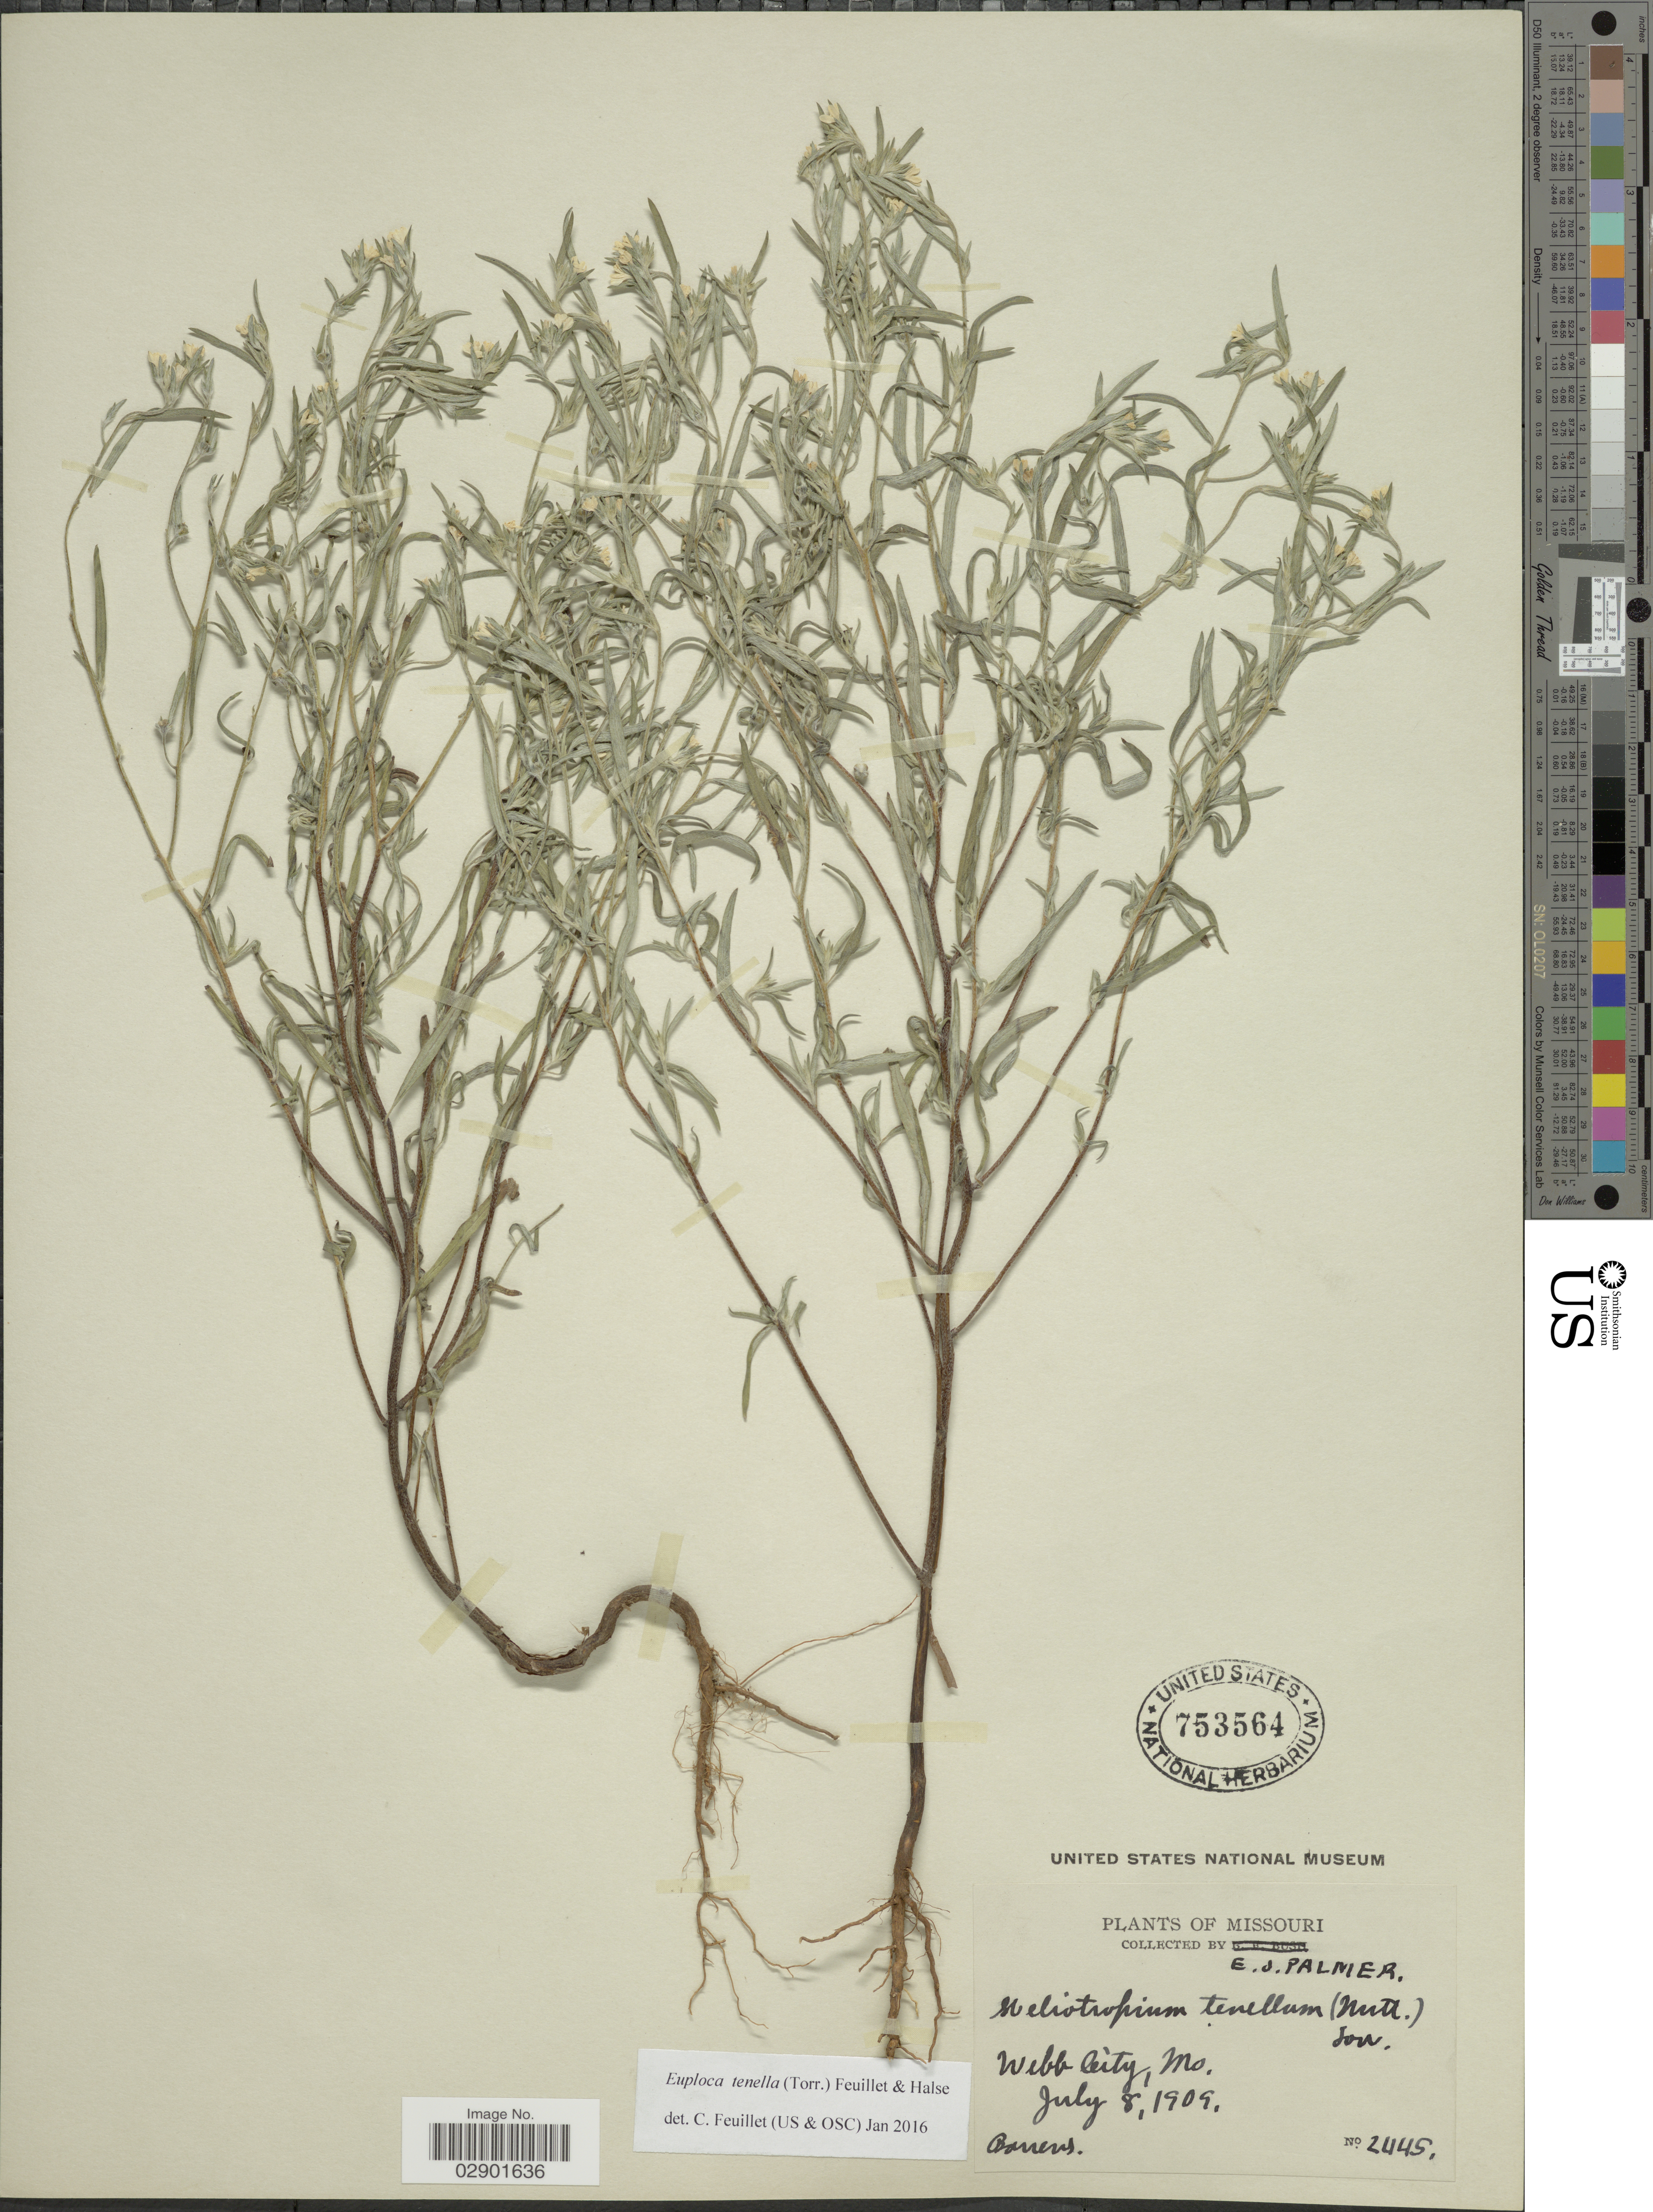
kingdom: Plantae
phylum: Tracheophyta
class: Magnoliopsida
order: Boraginales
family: Heliotropiaceae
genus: Euploca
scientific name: Euploca polyphylla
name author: (Lehm.) J.I.M. Melo & Semir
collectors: E. J. Palmer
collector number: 2445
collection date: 1909-07-08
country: United States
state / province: Missouri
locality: Webb City, Mo. Barrens.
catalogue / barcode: US 753564